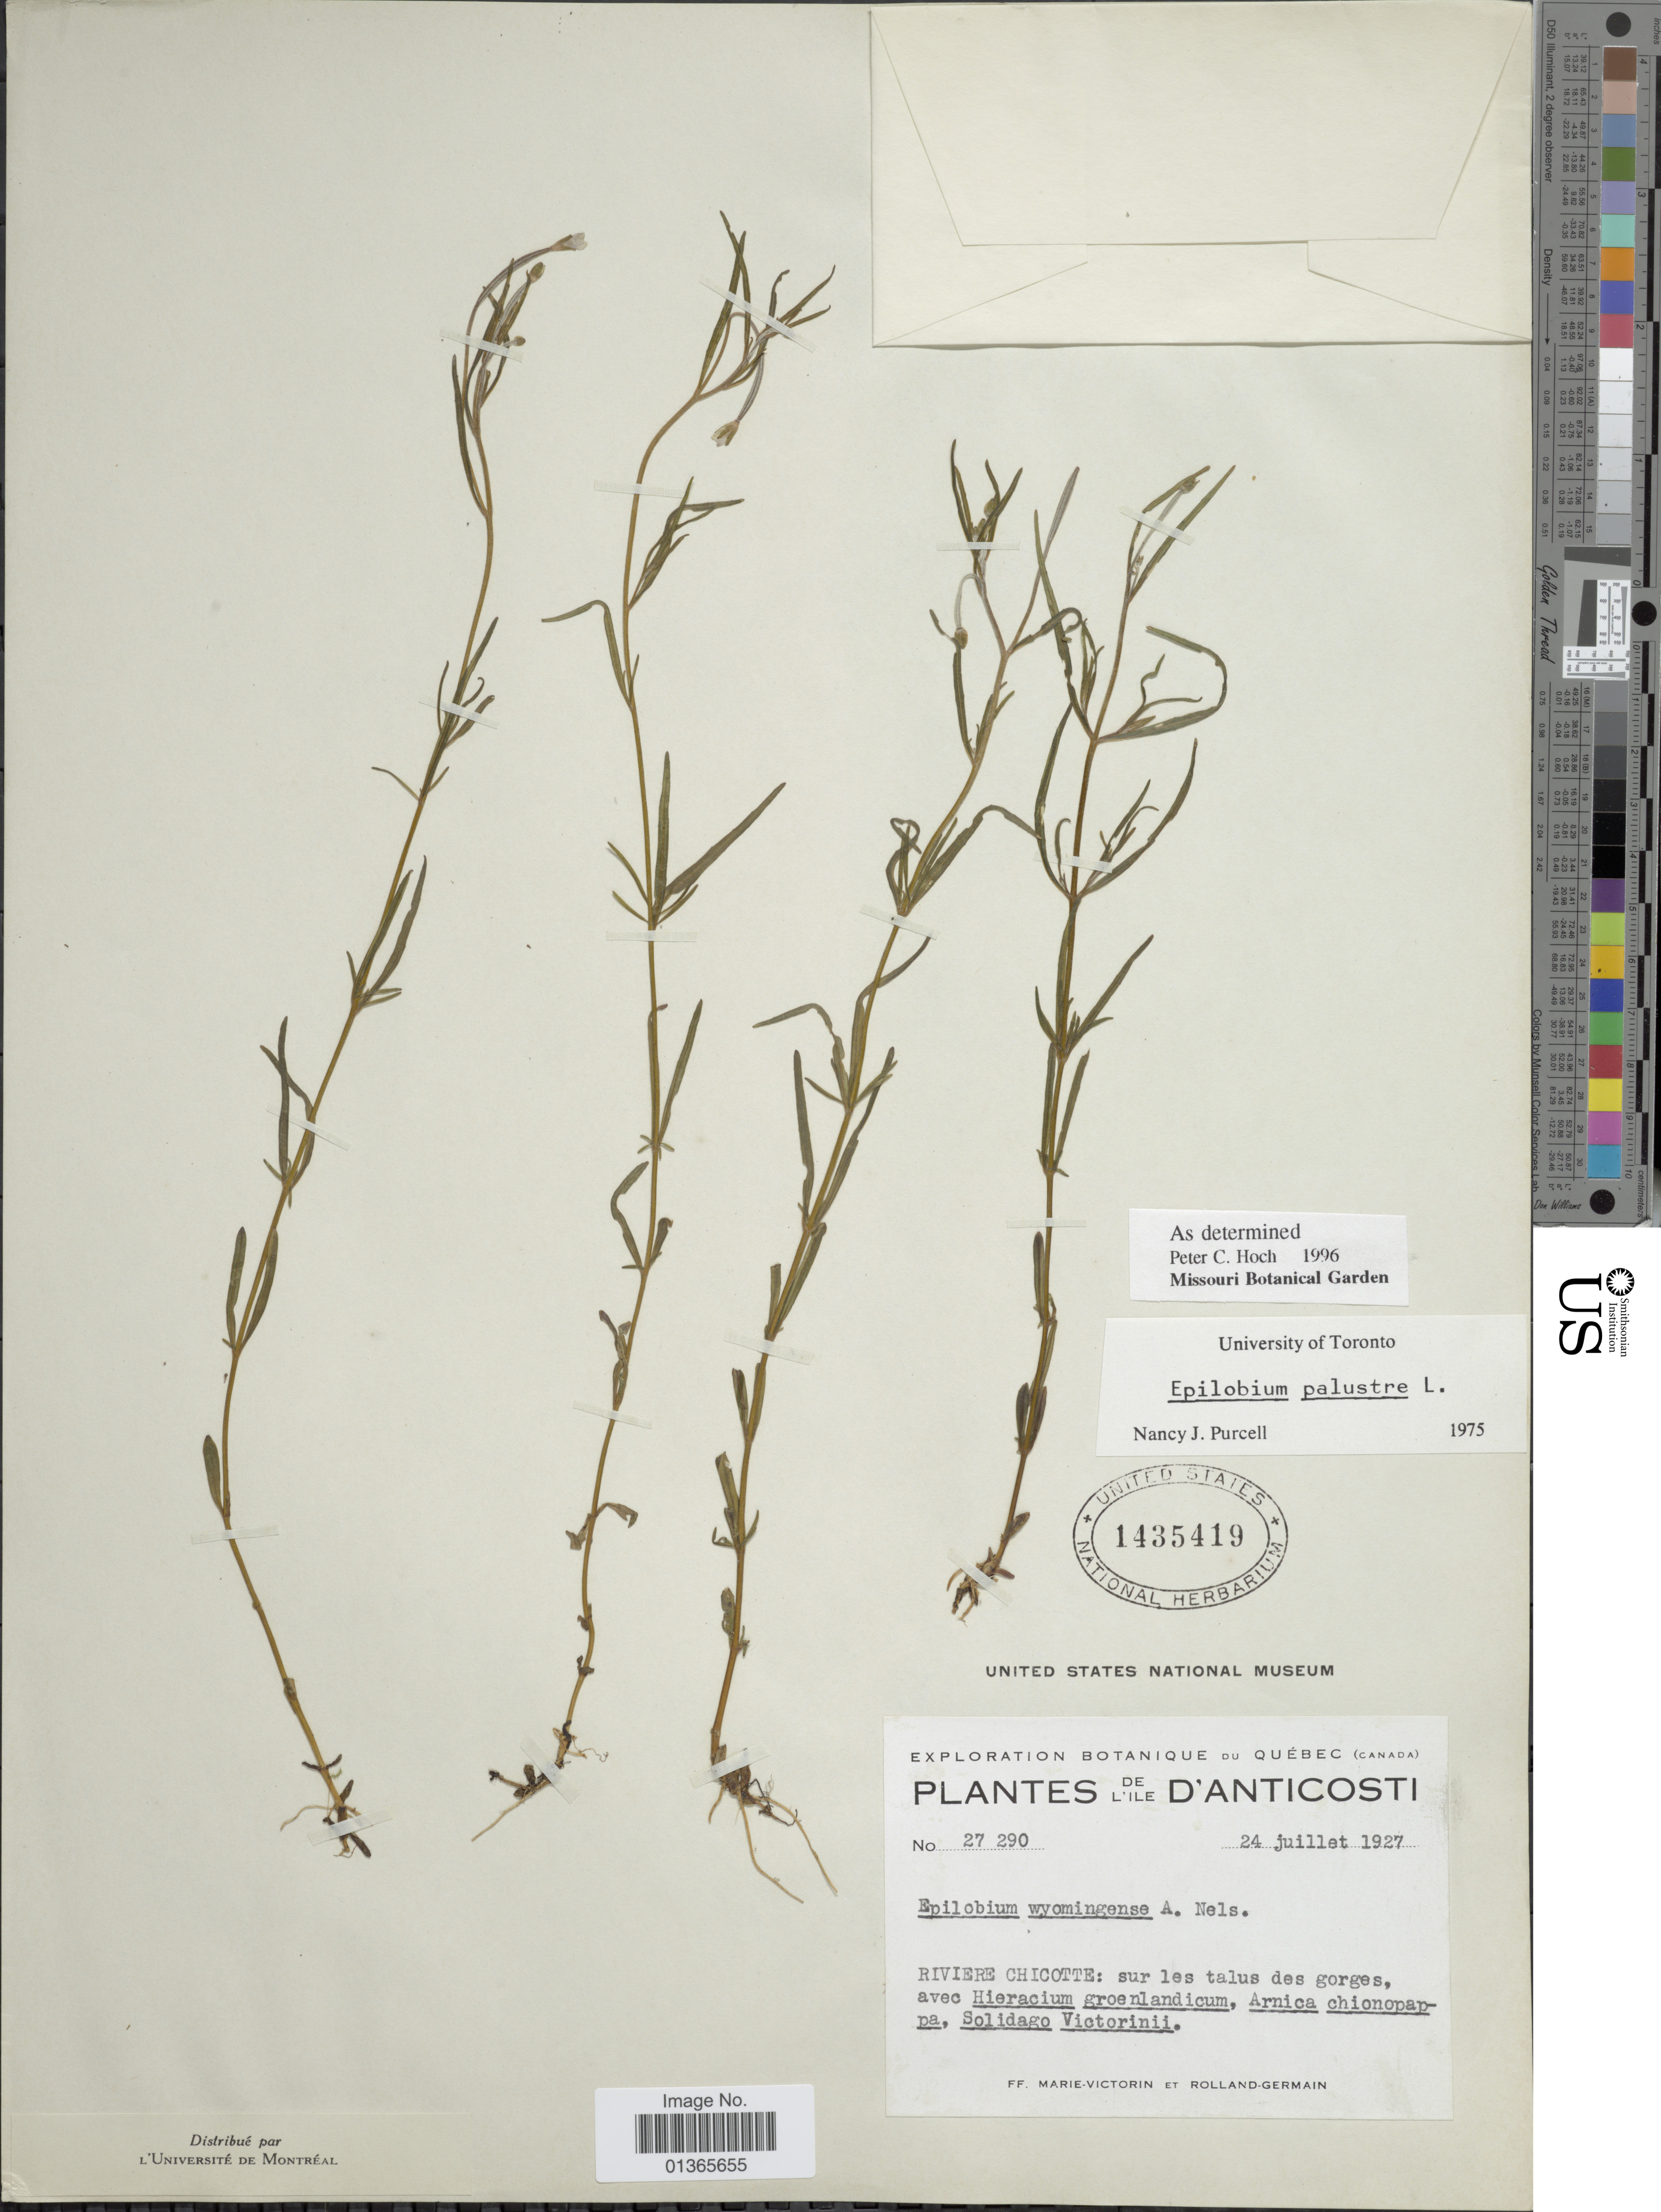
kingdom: Plantae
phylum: Tracheophyta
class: Magnoliopsida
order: Myrtales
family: Onagraceae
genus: Epilobium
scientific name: Epilobium palustre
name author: L.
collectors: Fr. Marie-Victorin & Rolland-Germain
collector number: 27290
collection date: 1927-07-24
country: Canada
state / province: Quebec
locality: De l'Ile D'Anticosti. Riviere Chicotte: sur les talus des gorges.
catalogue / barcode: US 1435419